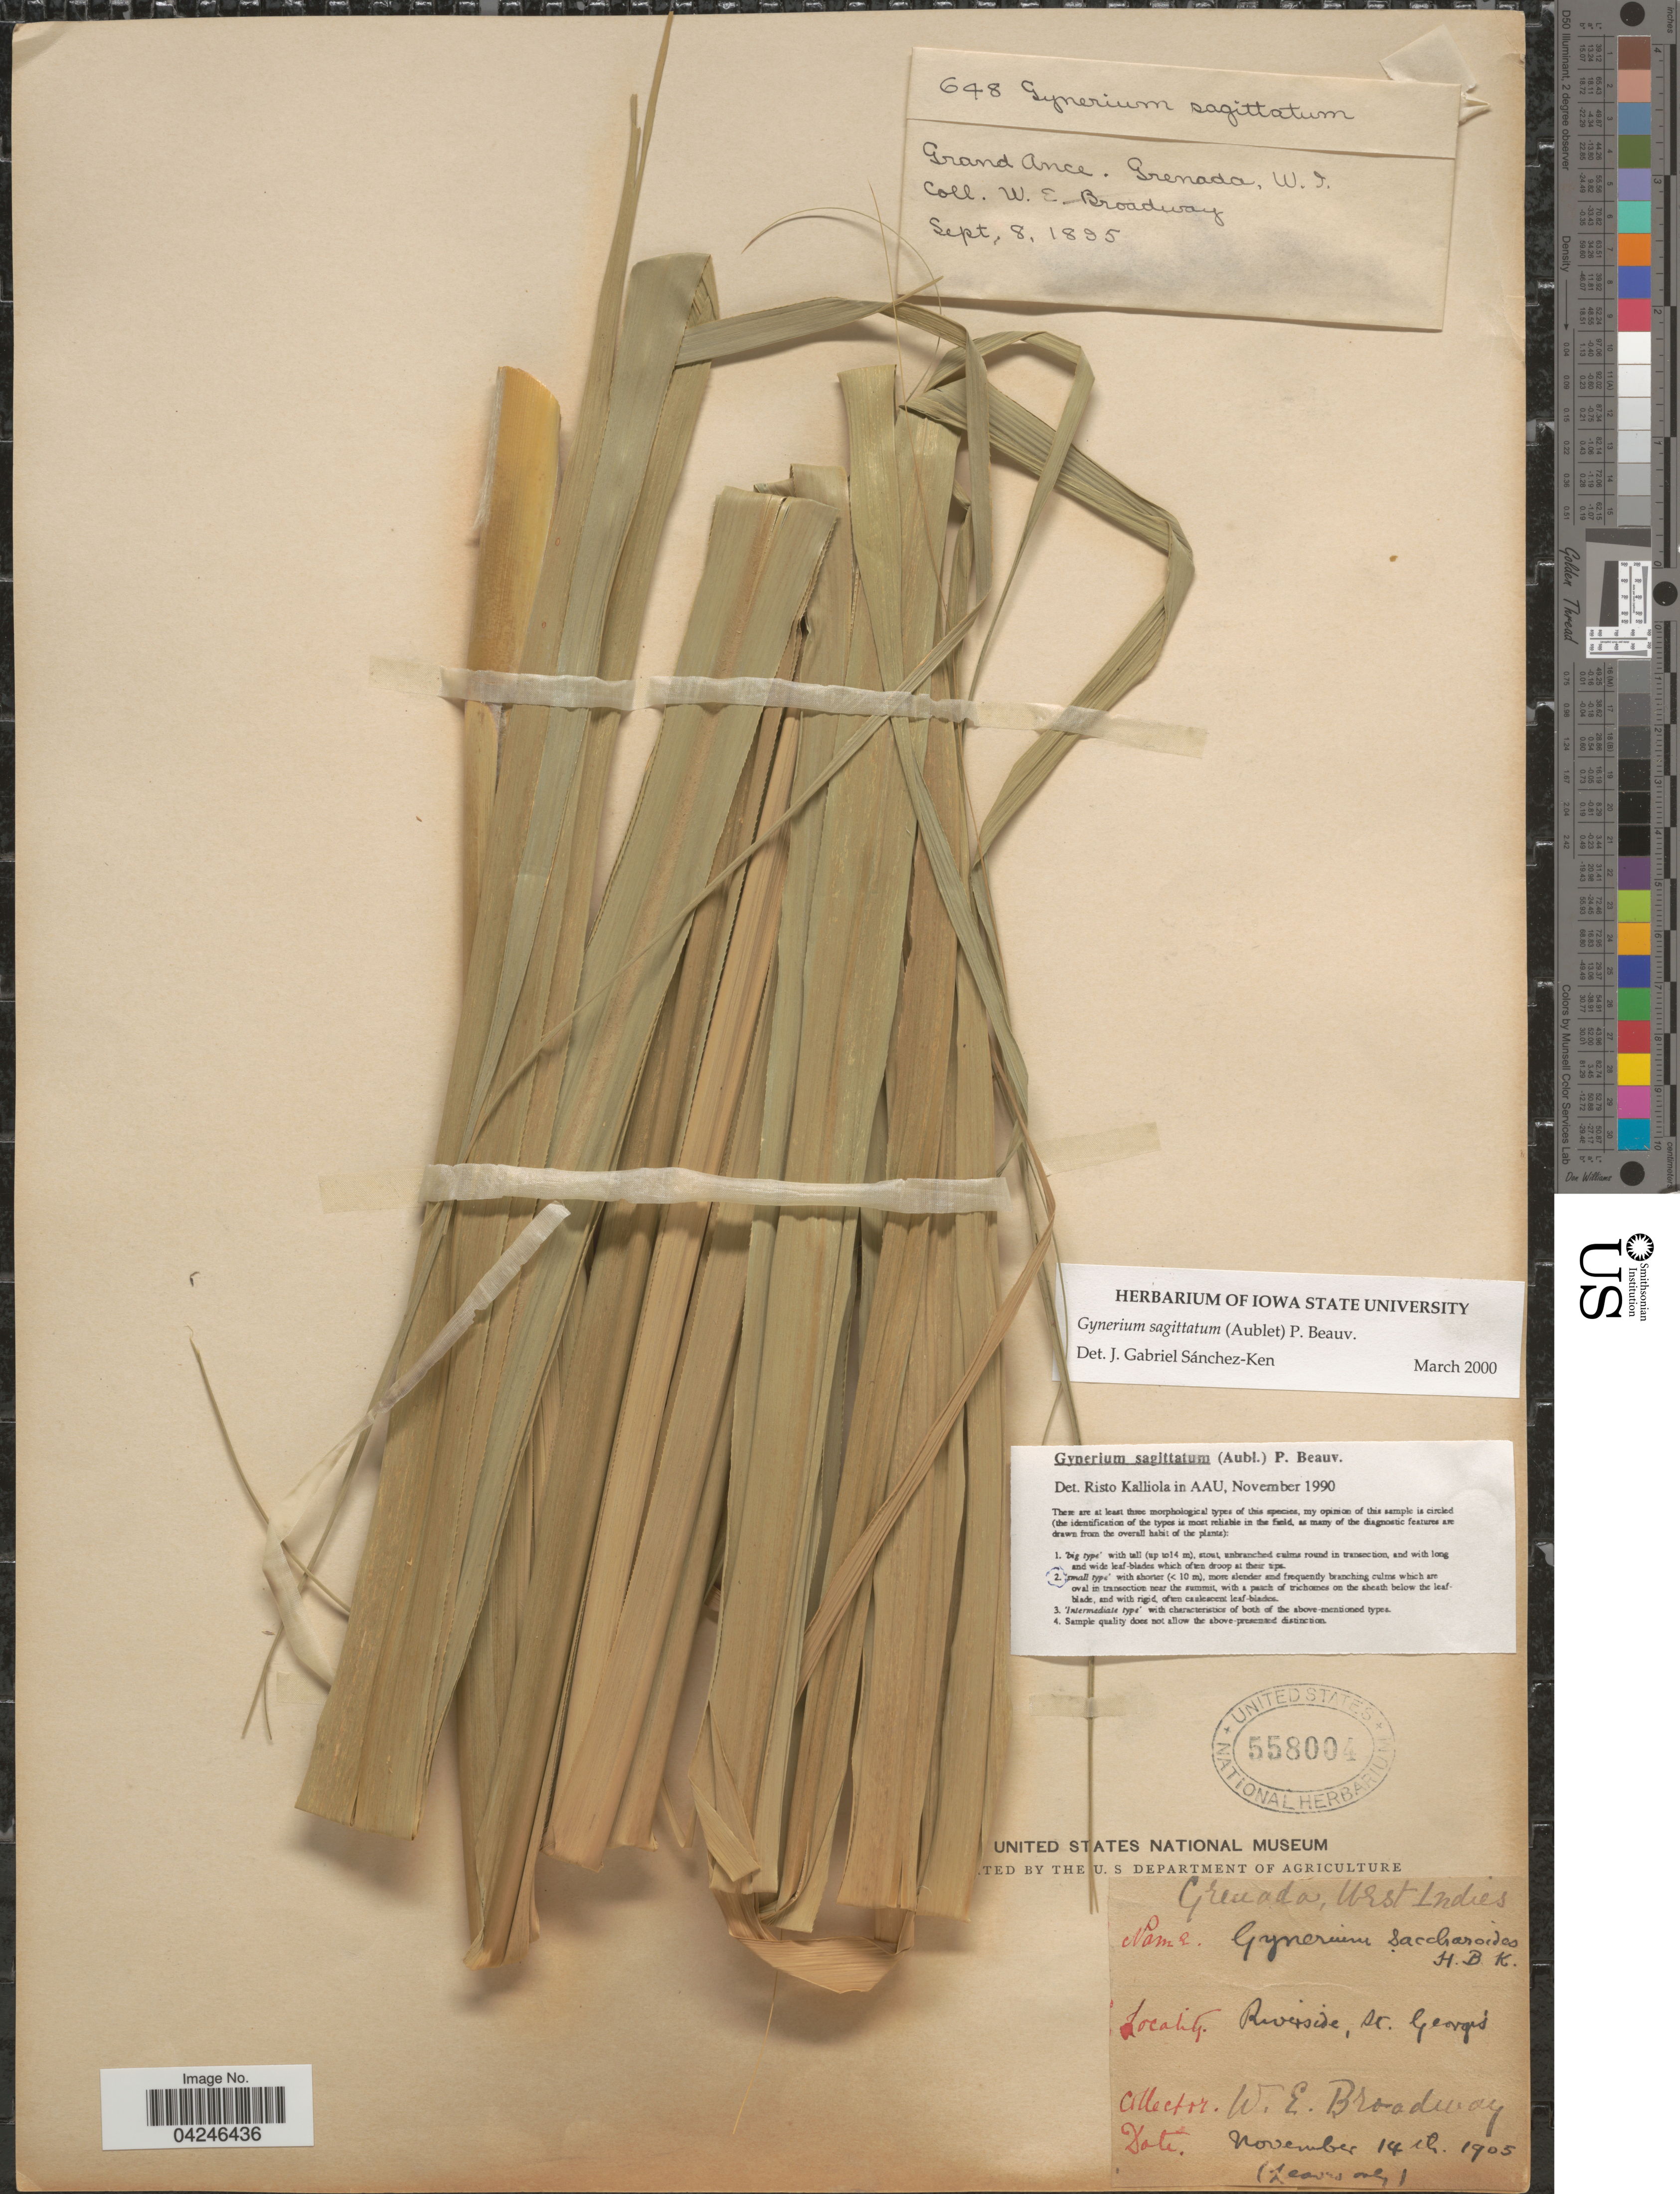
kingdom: Plantae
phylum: Tracheophyta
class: Liliopsida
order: Poales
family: Poaceae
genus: Gynerium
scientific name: Gynerium sagittatum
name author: (Aubl.) P. Beauv.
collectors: W. E. Broadway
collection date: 1905-11-14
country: Grenada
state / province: Saint George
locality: Riverside.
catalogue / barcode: US 558004